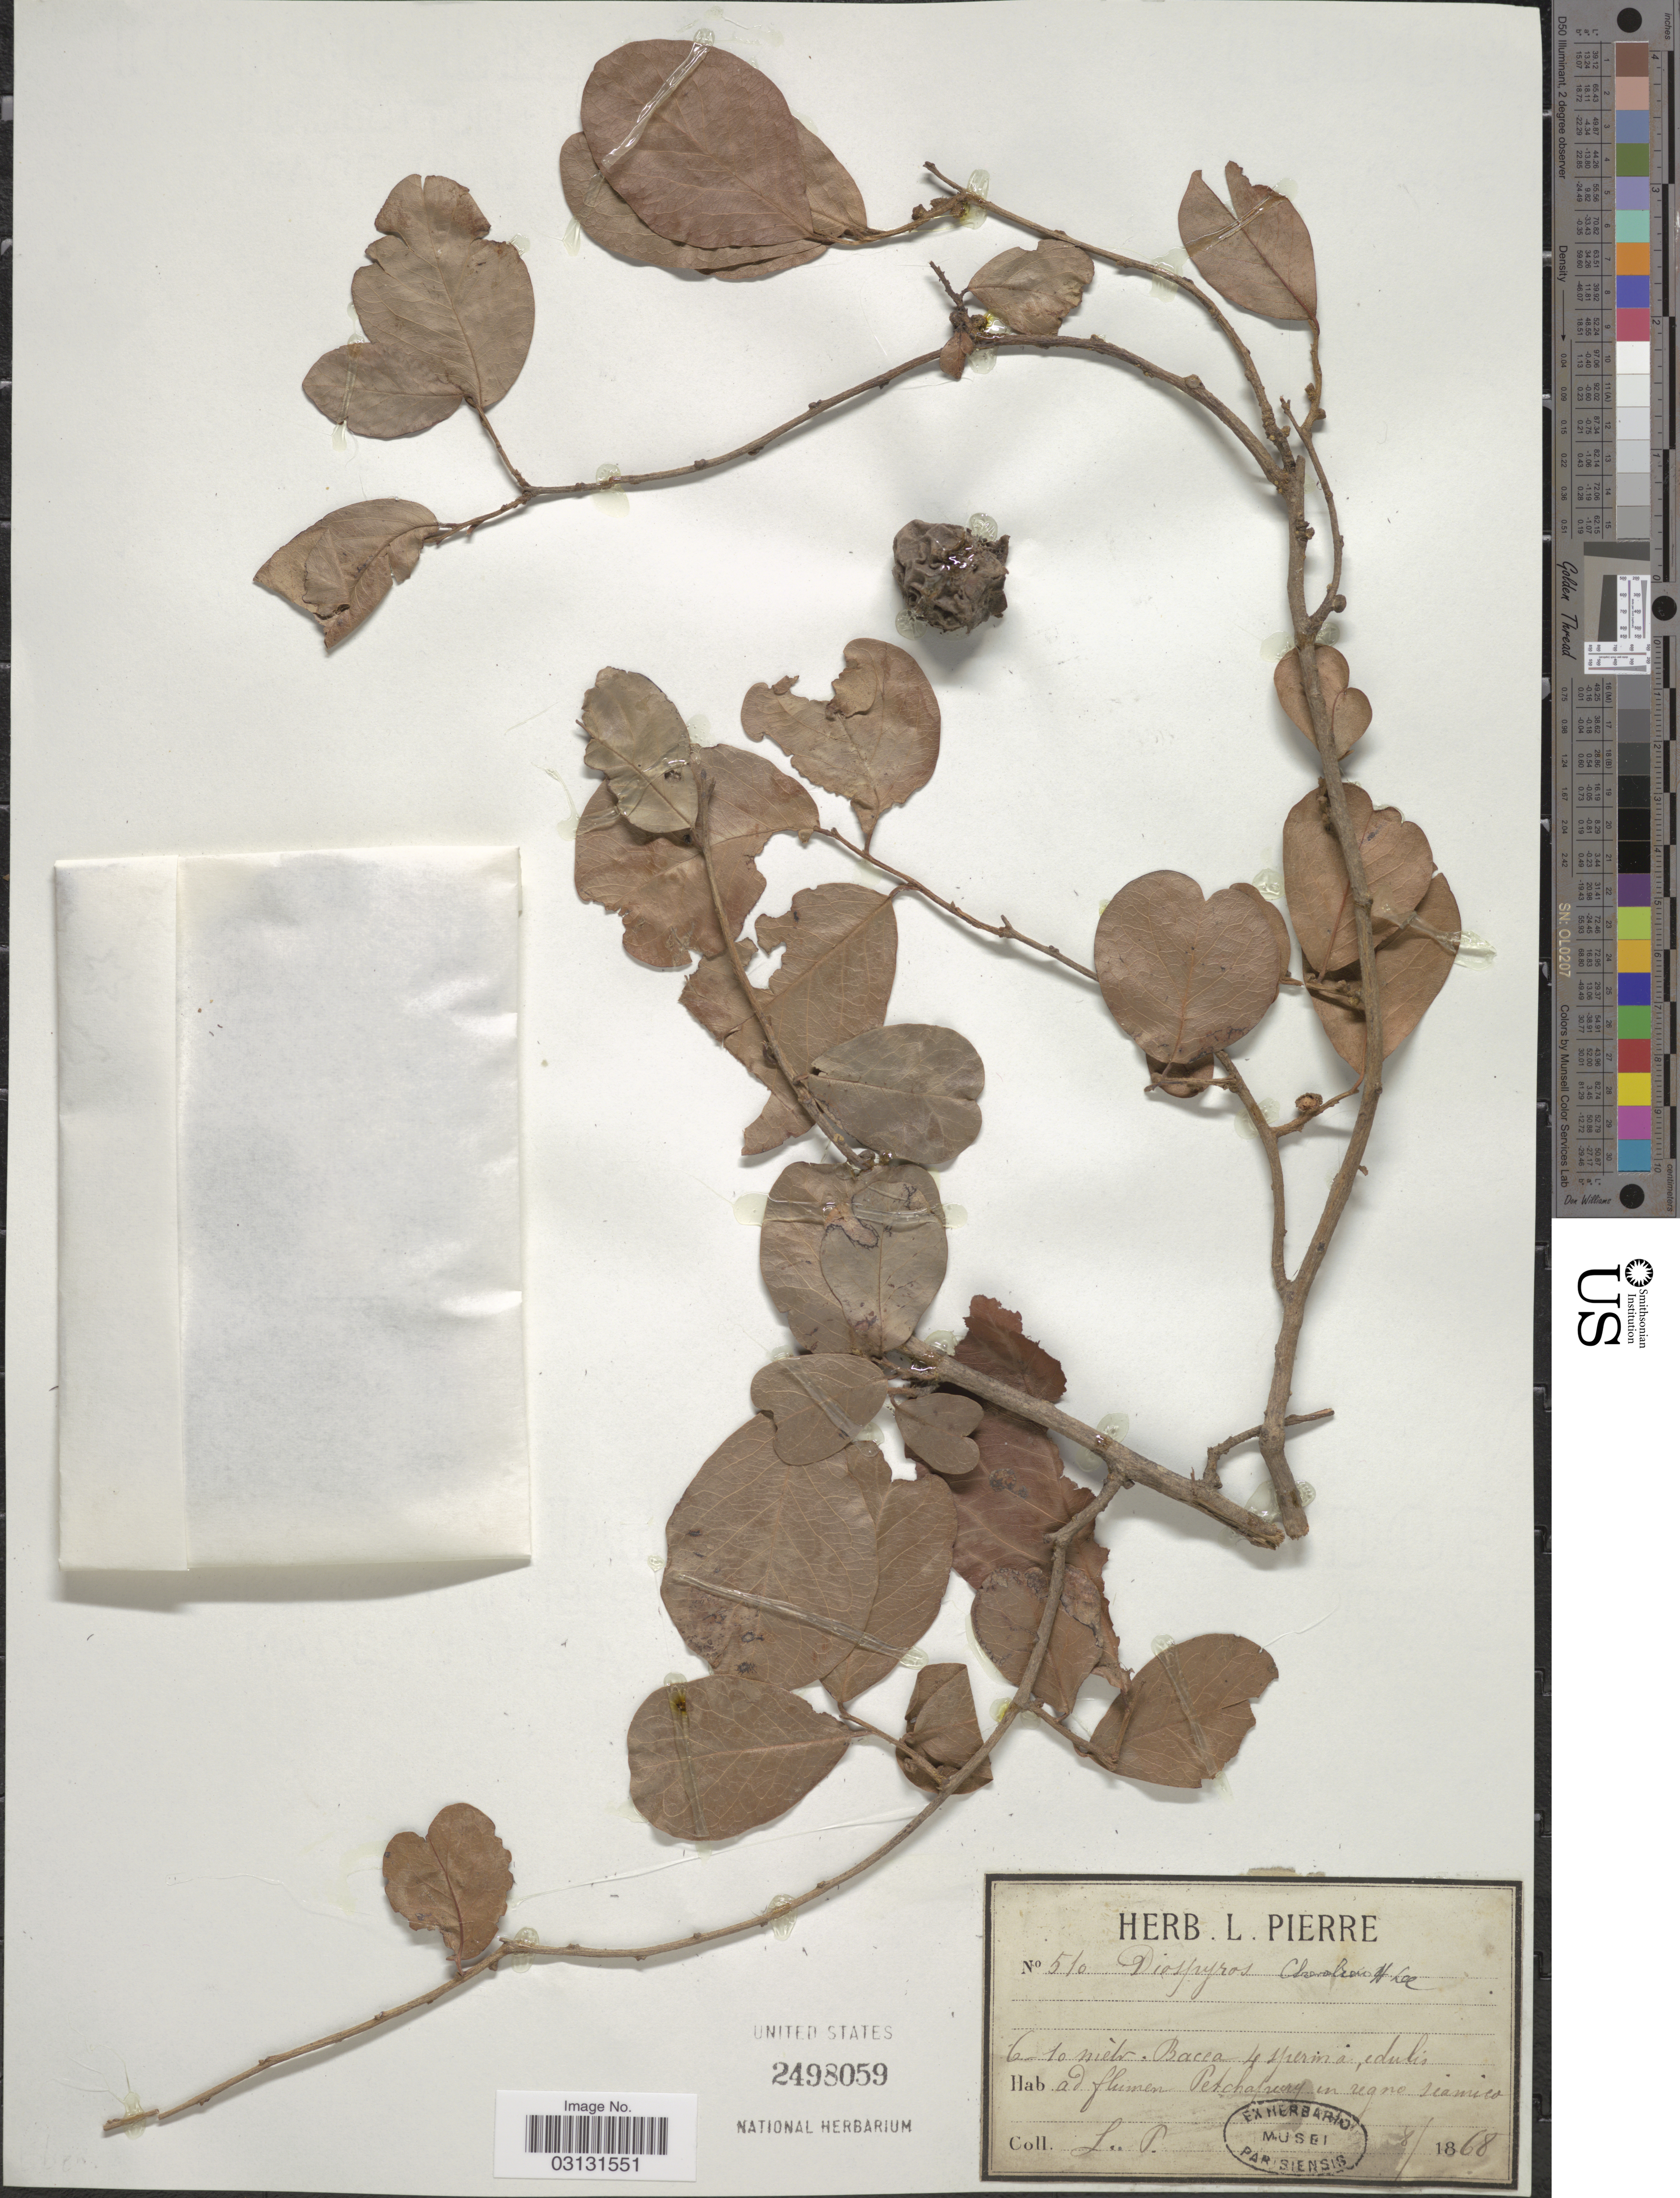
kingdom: Plantae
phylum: Tracheophyta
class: Magnoliopsida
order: Ericales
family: Ebenaceae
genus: Diospyros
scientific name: Diospyros chevalieri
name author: De Wild.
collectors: L. Pierre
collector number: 510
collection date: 1868-08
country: Thailand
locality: Ad flumen Petchapury in regno siamico.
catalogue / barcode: US 2498059